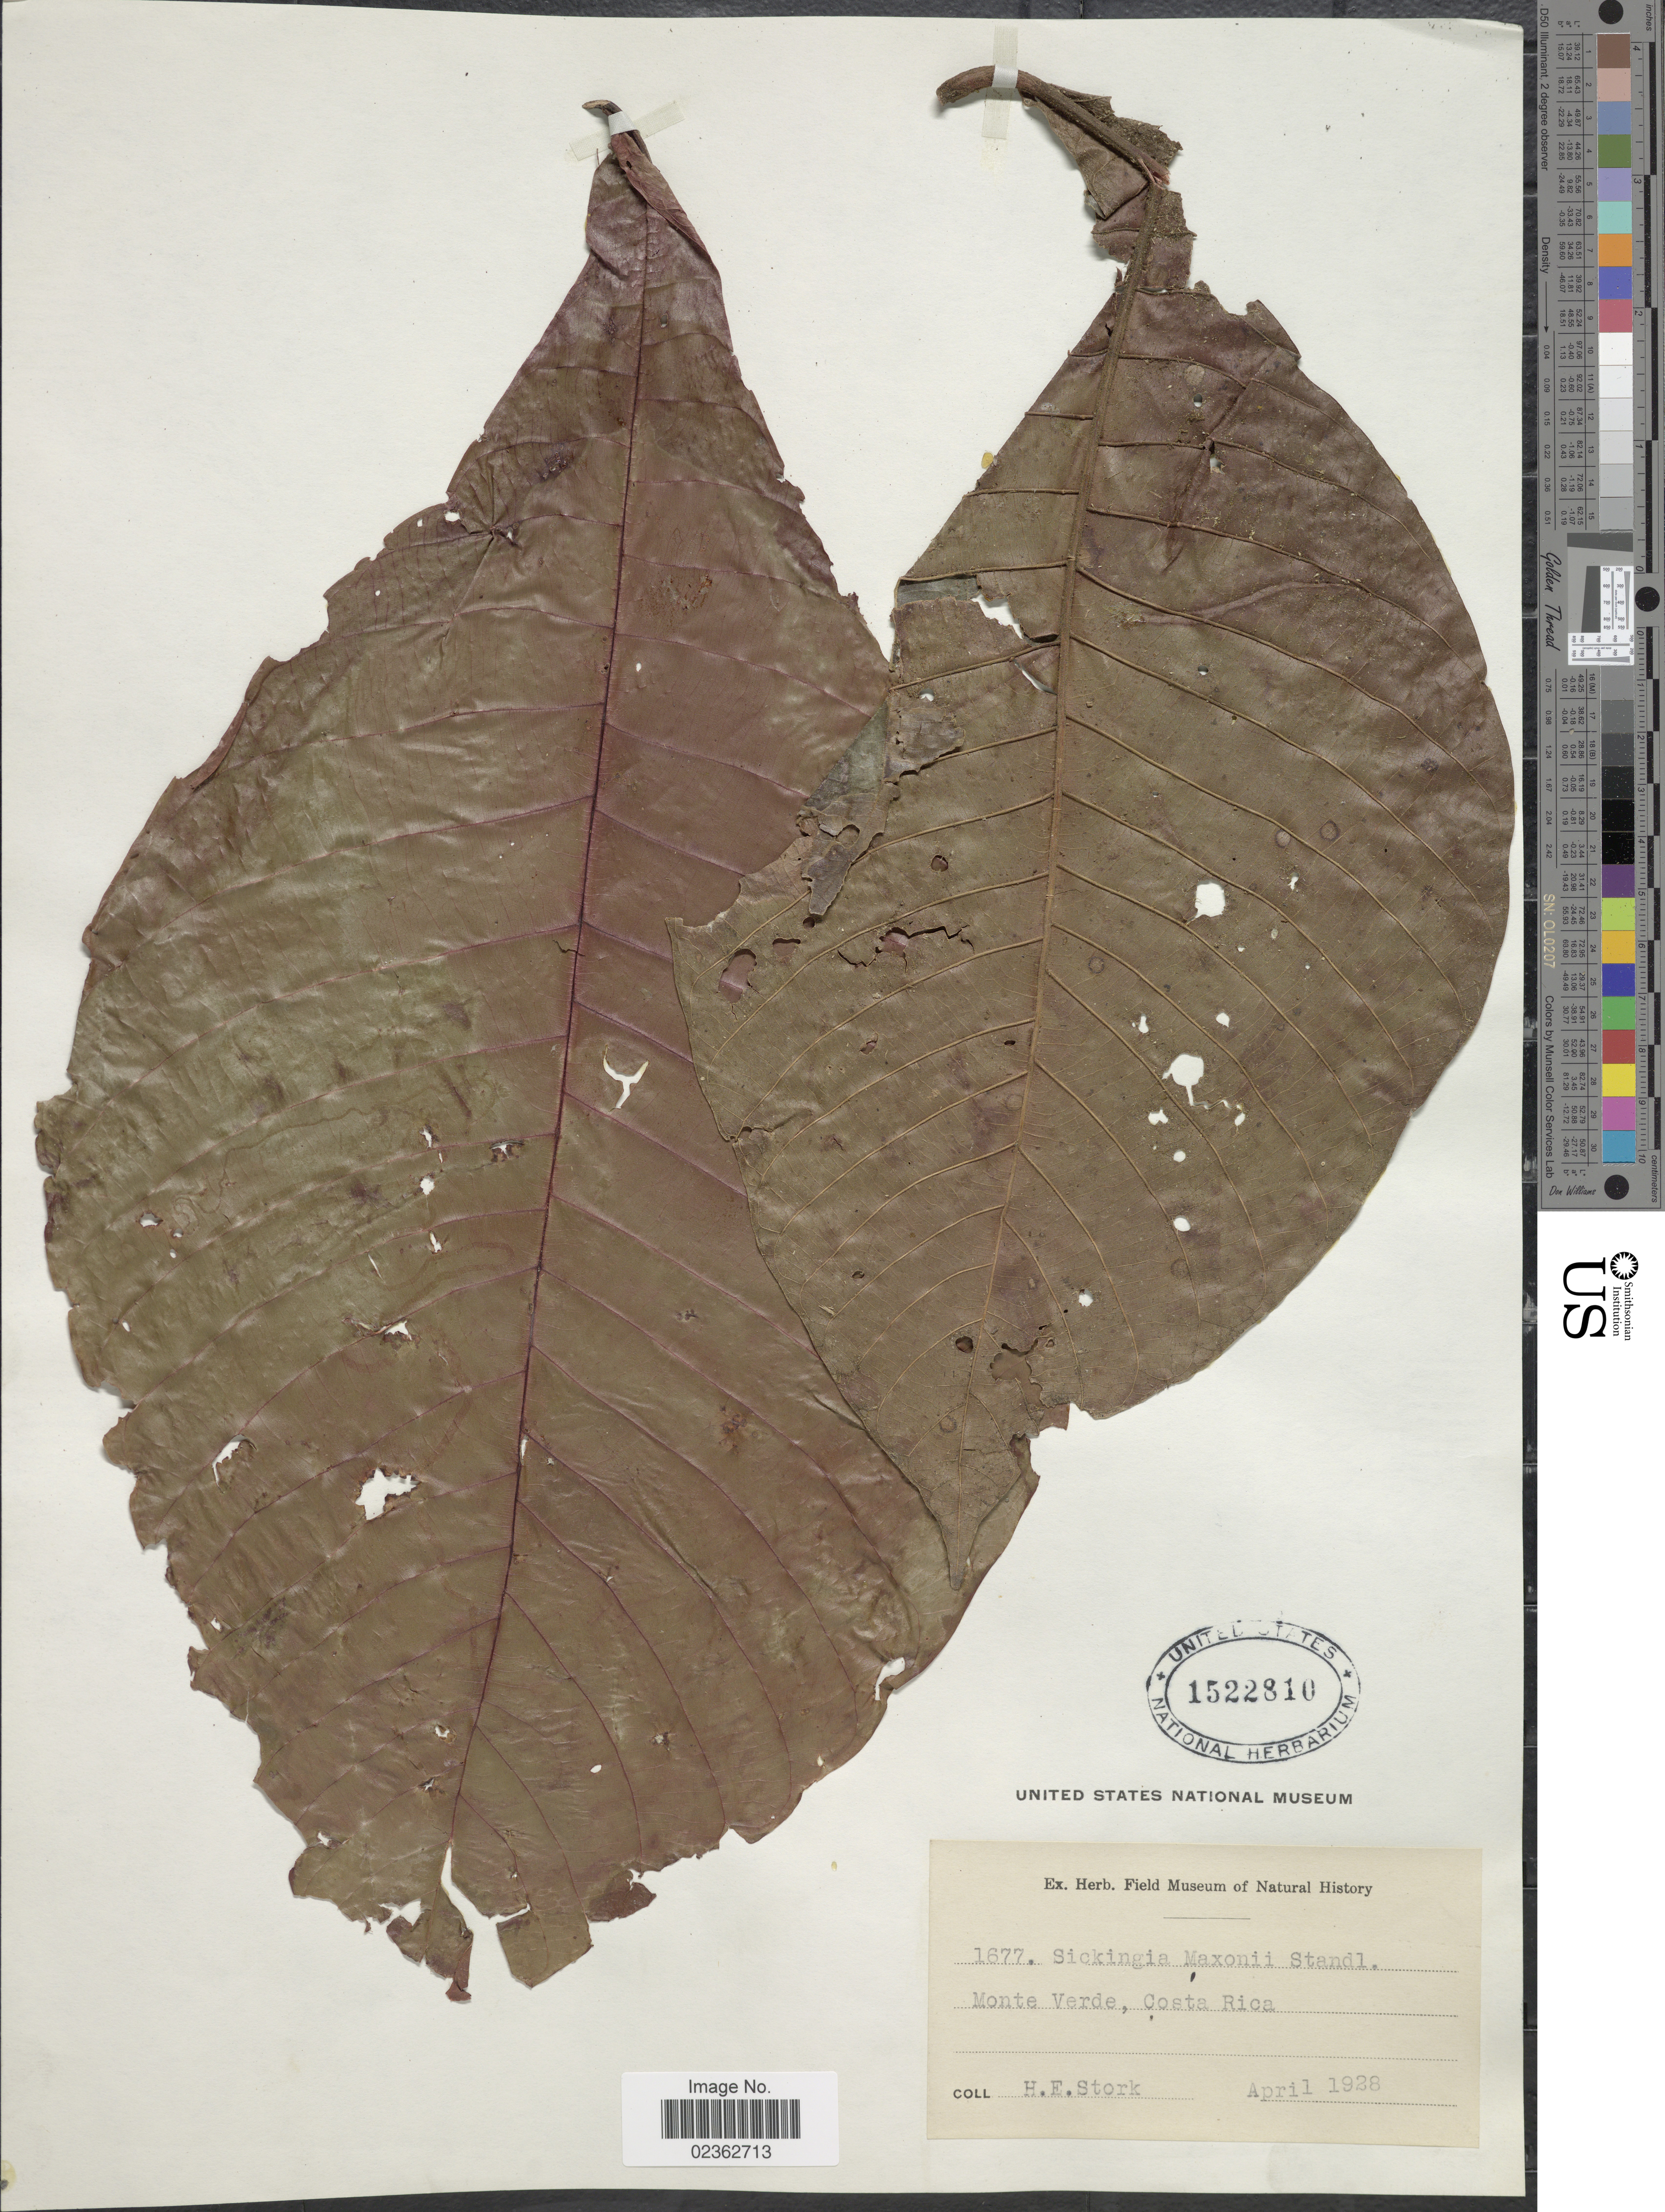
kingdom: Plantae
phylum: Tracheophyta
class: Magnoliopsida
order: Gentianales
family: Rubiaceae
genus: Simira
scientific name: Simira maxonii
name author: (Standl.) Steyerm.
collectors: H. E. Stork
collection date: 1928-04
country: Costa Rica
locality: Monte Verde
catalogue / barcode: US 1522810